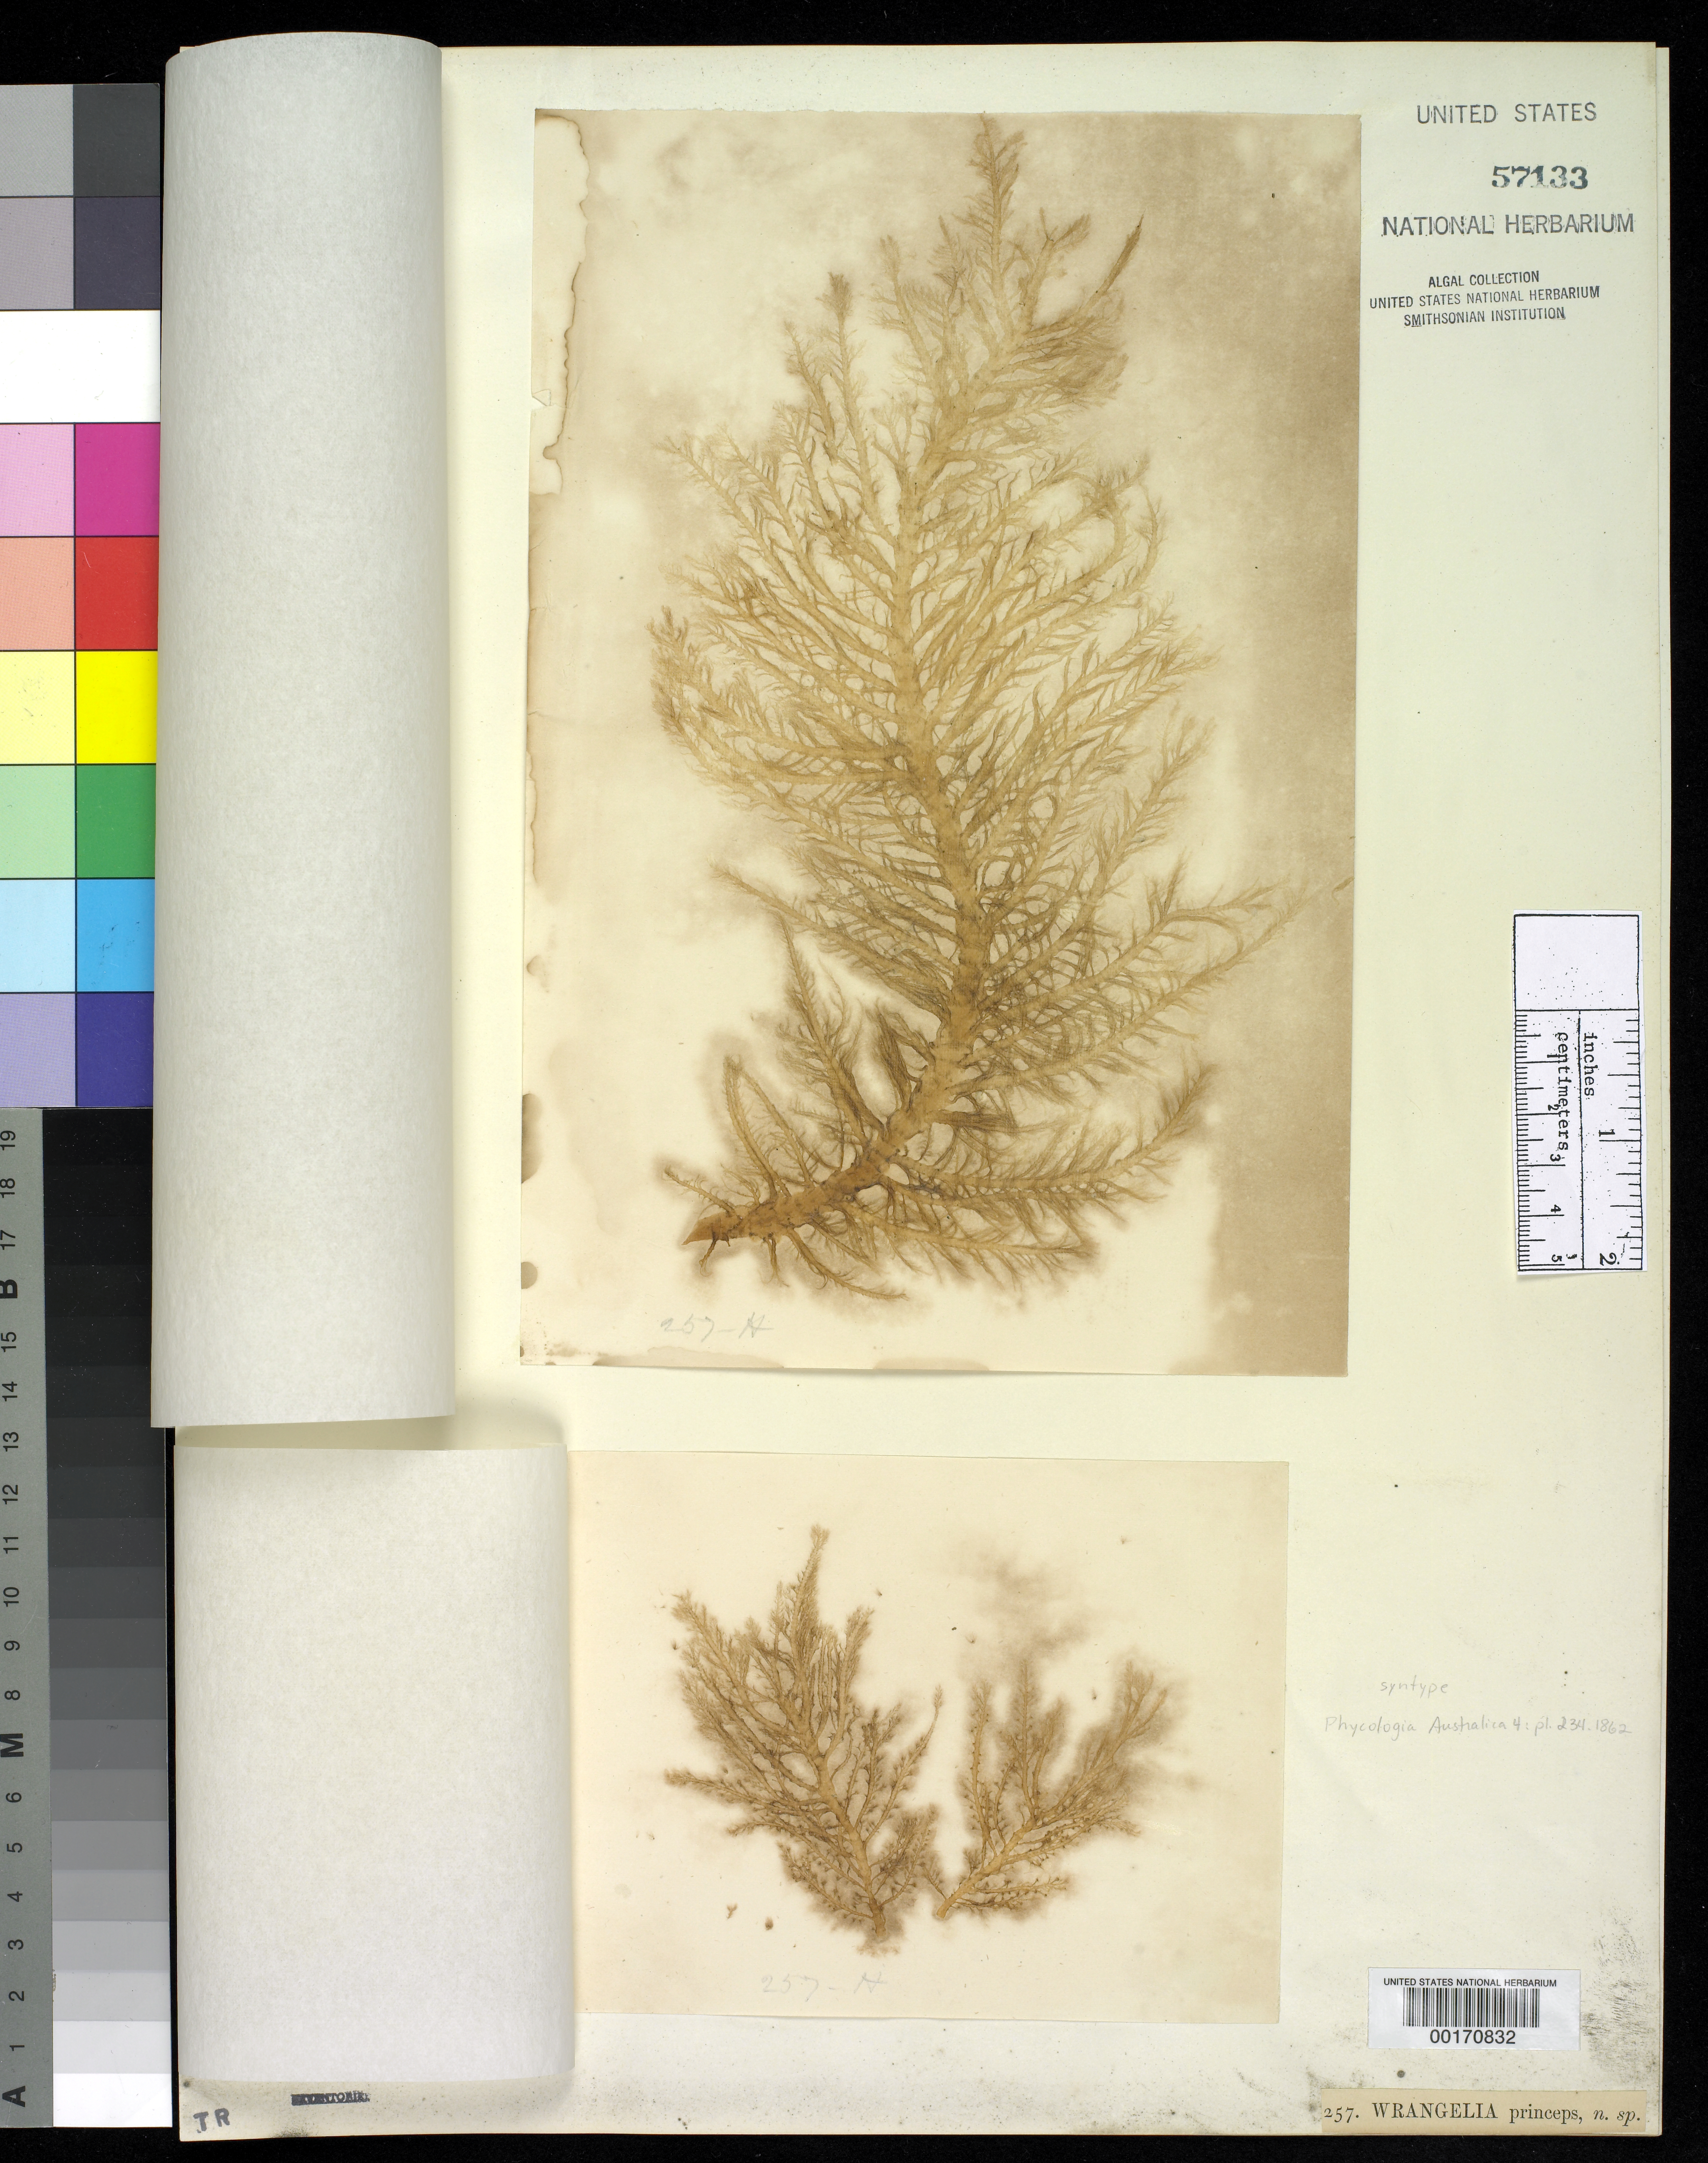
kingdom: Plantae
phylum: Rhodophyta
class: Florideophyceae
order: Ceramiales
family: Wrangeliaceae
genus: Wrangelia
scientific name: Wrangelia princeps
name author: Harv.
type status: Isotype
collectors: W. Harvey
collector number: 257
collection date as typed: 1854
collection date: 1854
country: Australia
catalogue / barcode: US 57133